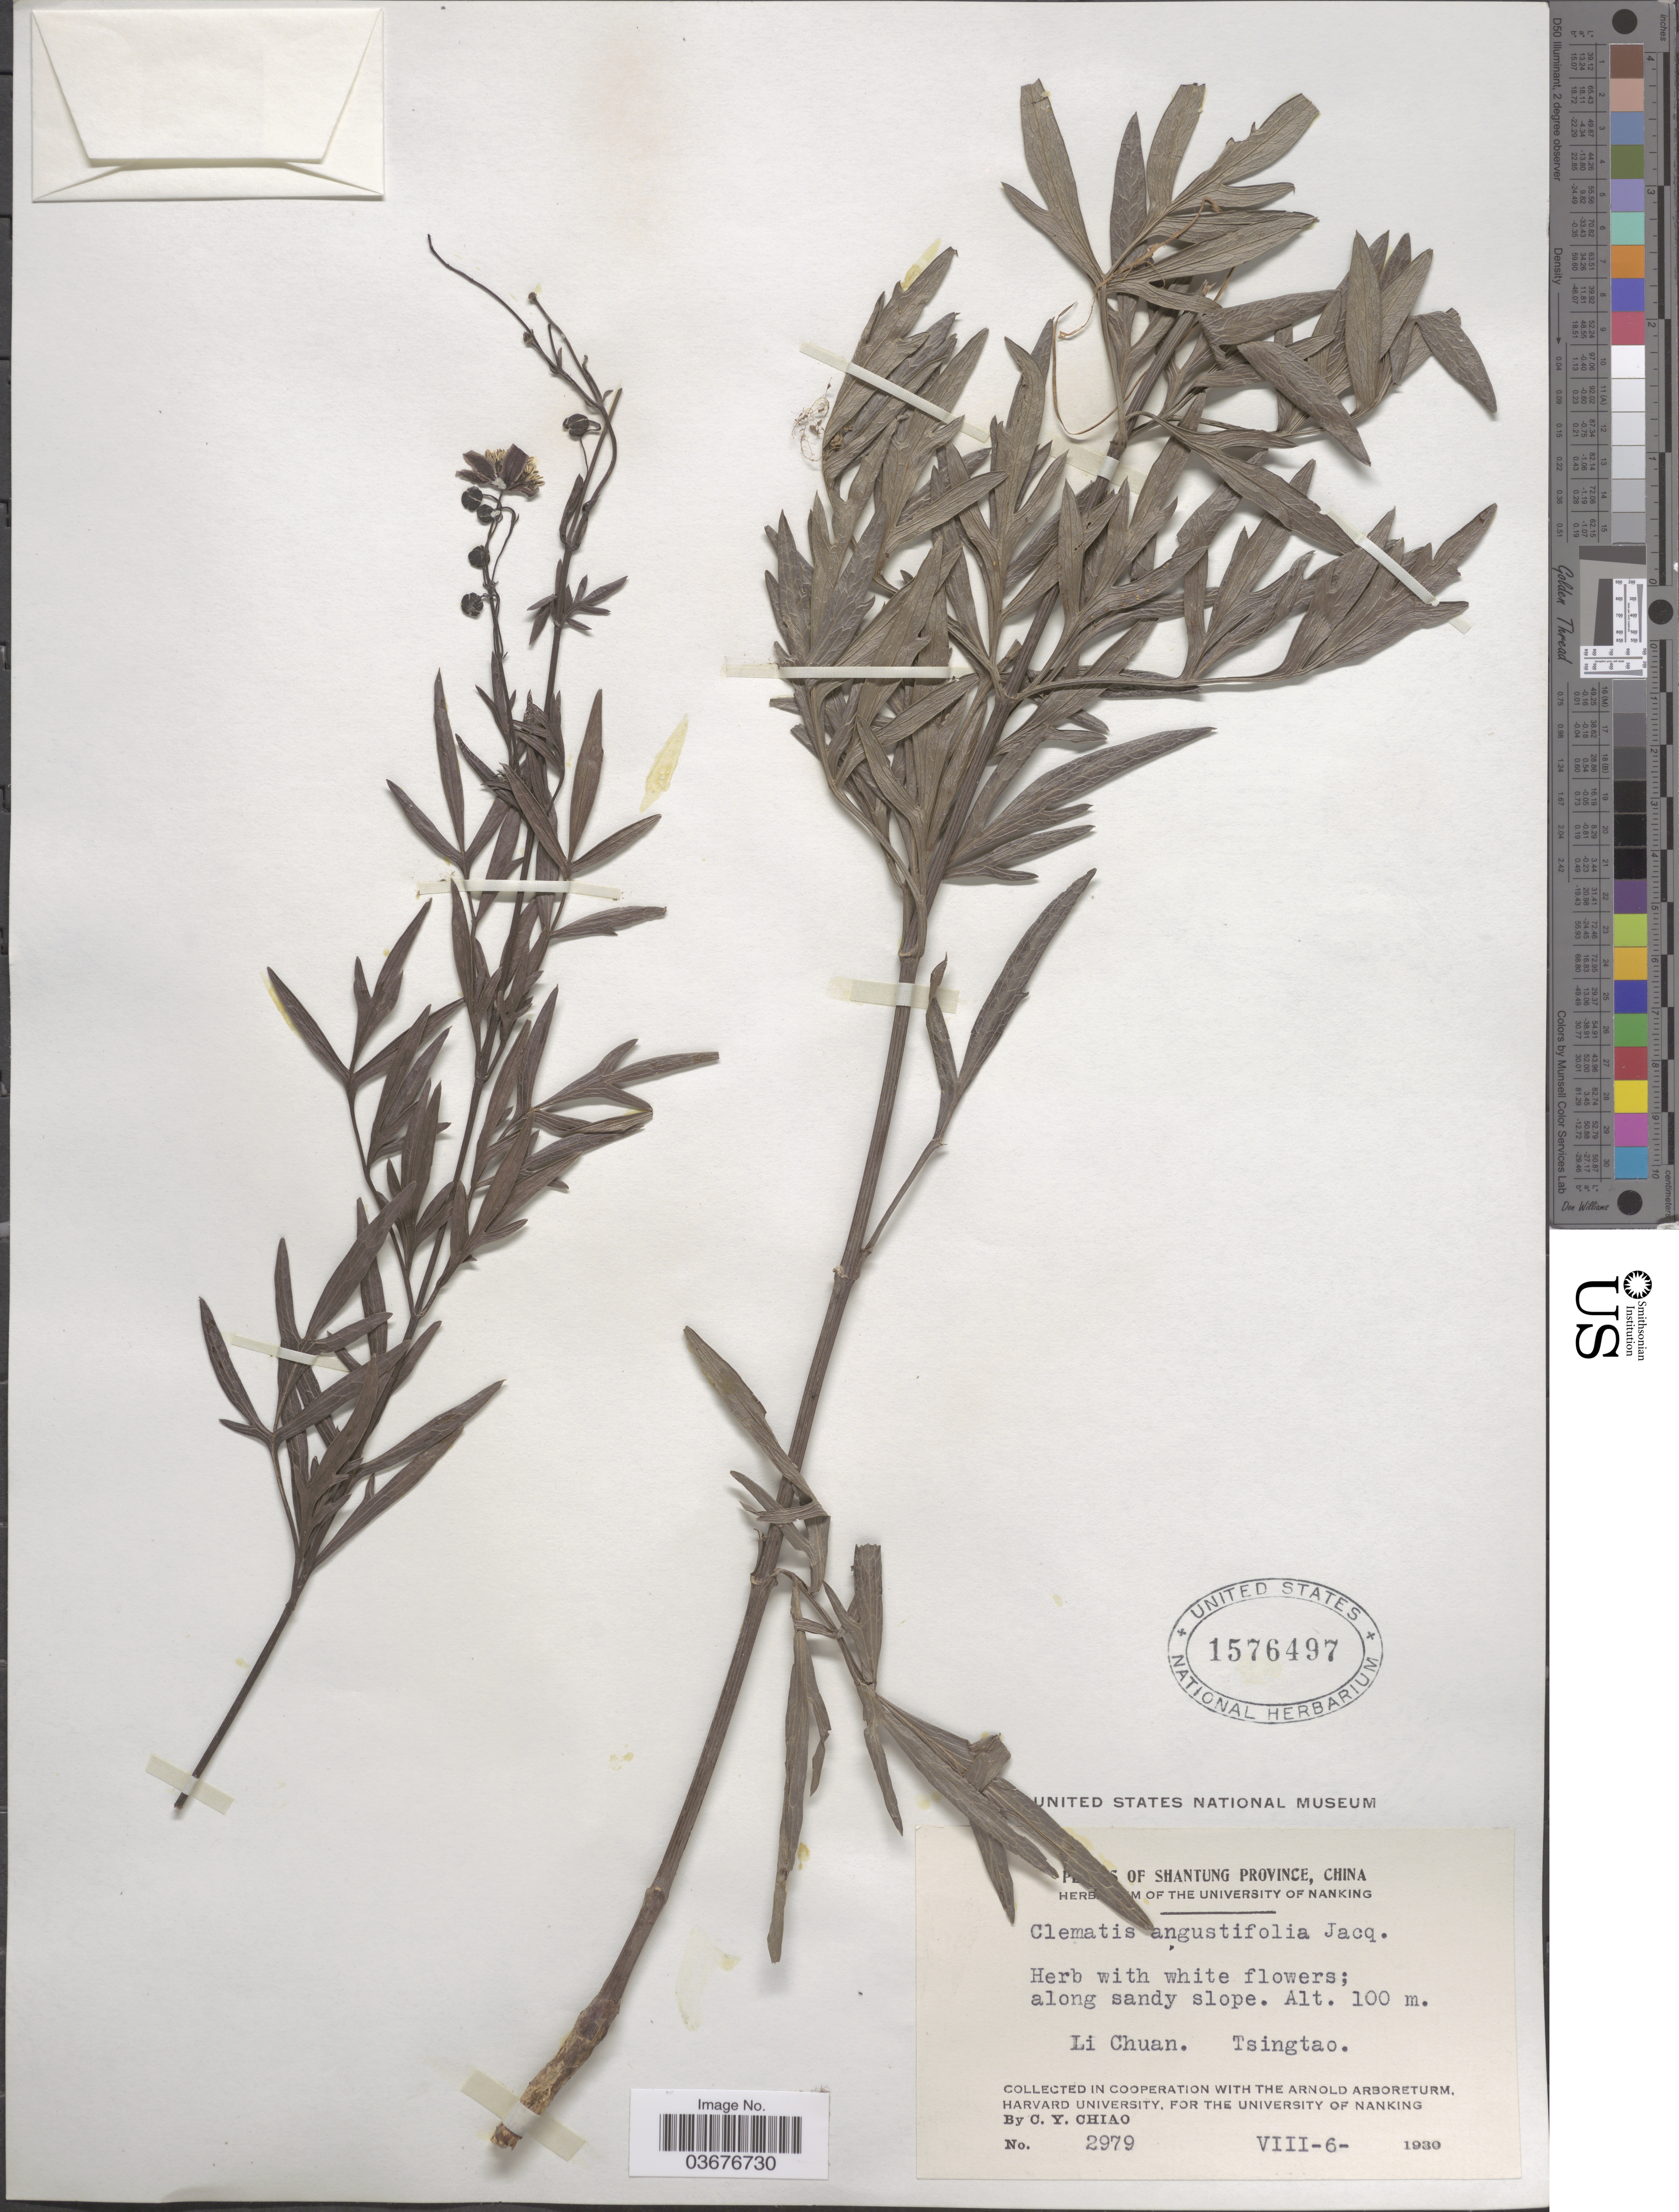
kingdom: Plantae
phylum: Tracheophyta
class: Magnoliopsida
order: Ranunculales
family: Ranunculaceae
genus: Clematis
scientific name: Clematis angustifolia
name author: Jacq.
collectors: C. Y. Chiao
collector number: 2979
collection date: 1930-08-06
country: China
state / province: Shandong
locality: Shantung Province. Li Chuan. Tsingtao.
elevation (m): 100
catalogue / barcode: US 1576497